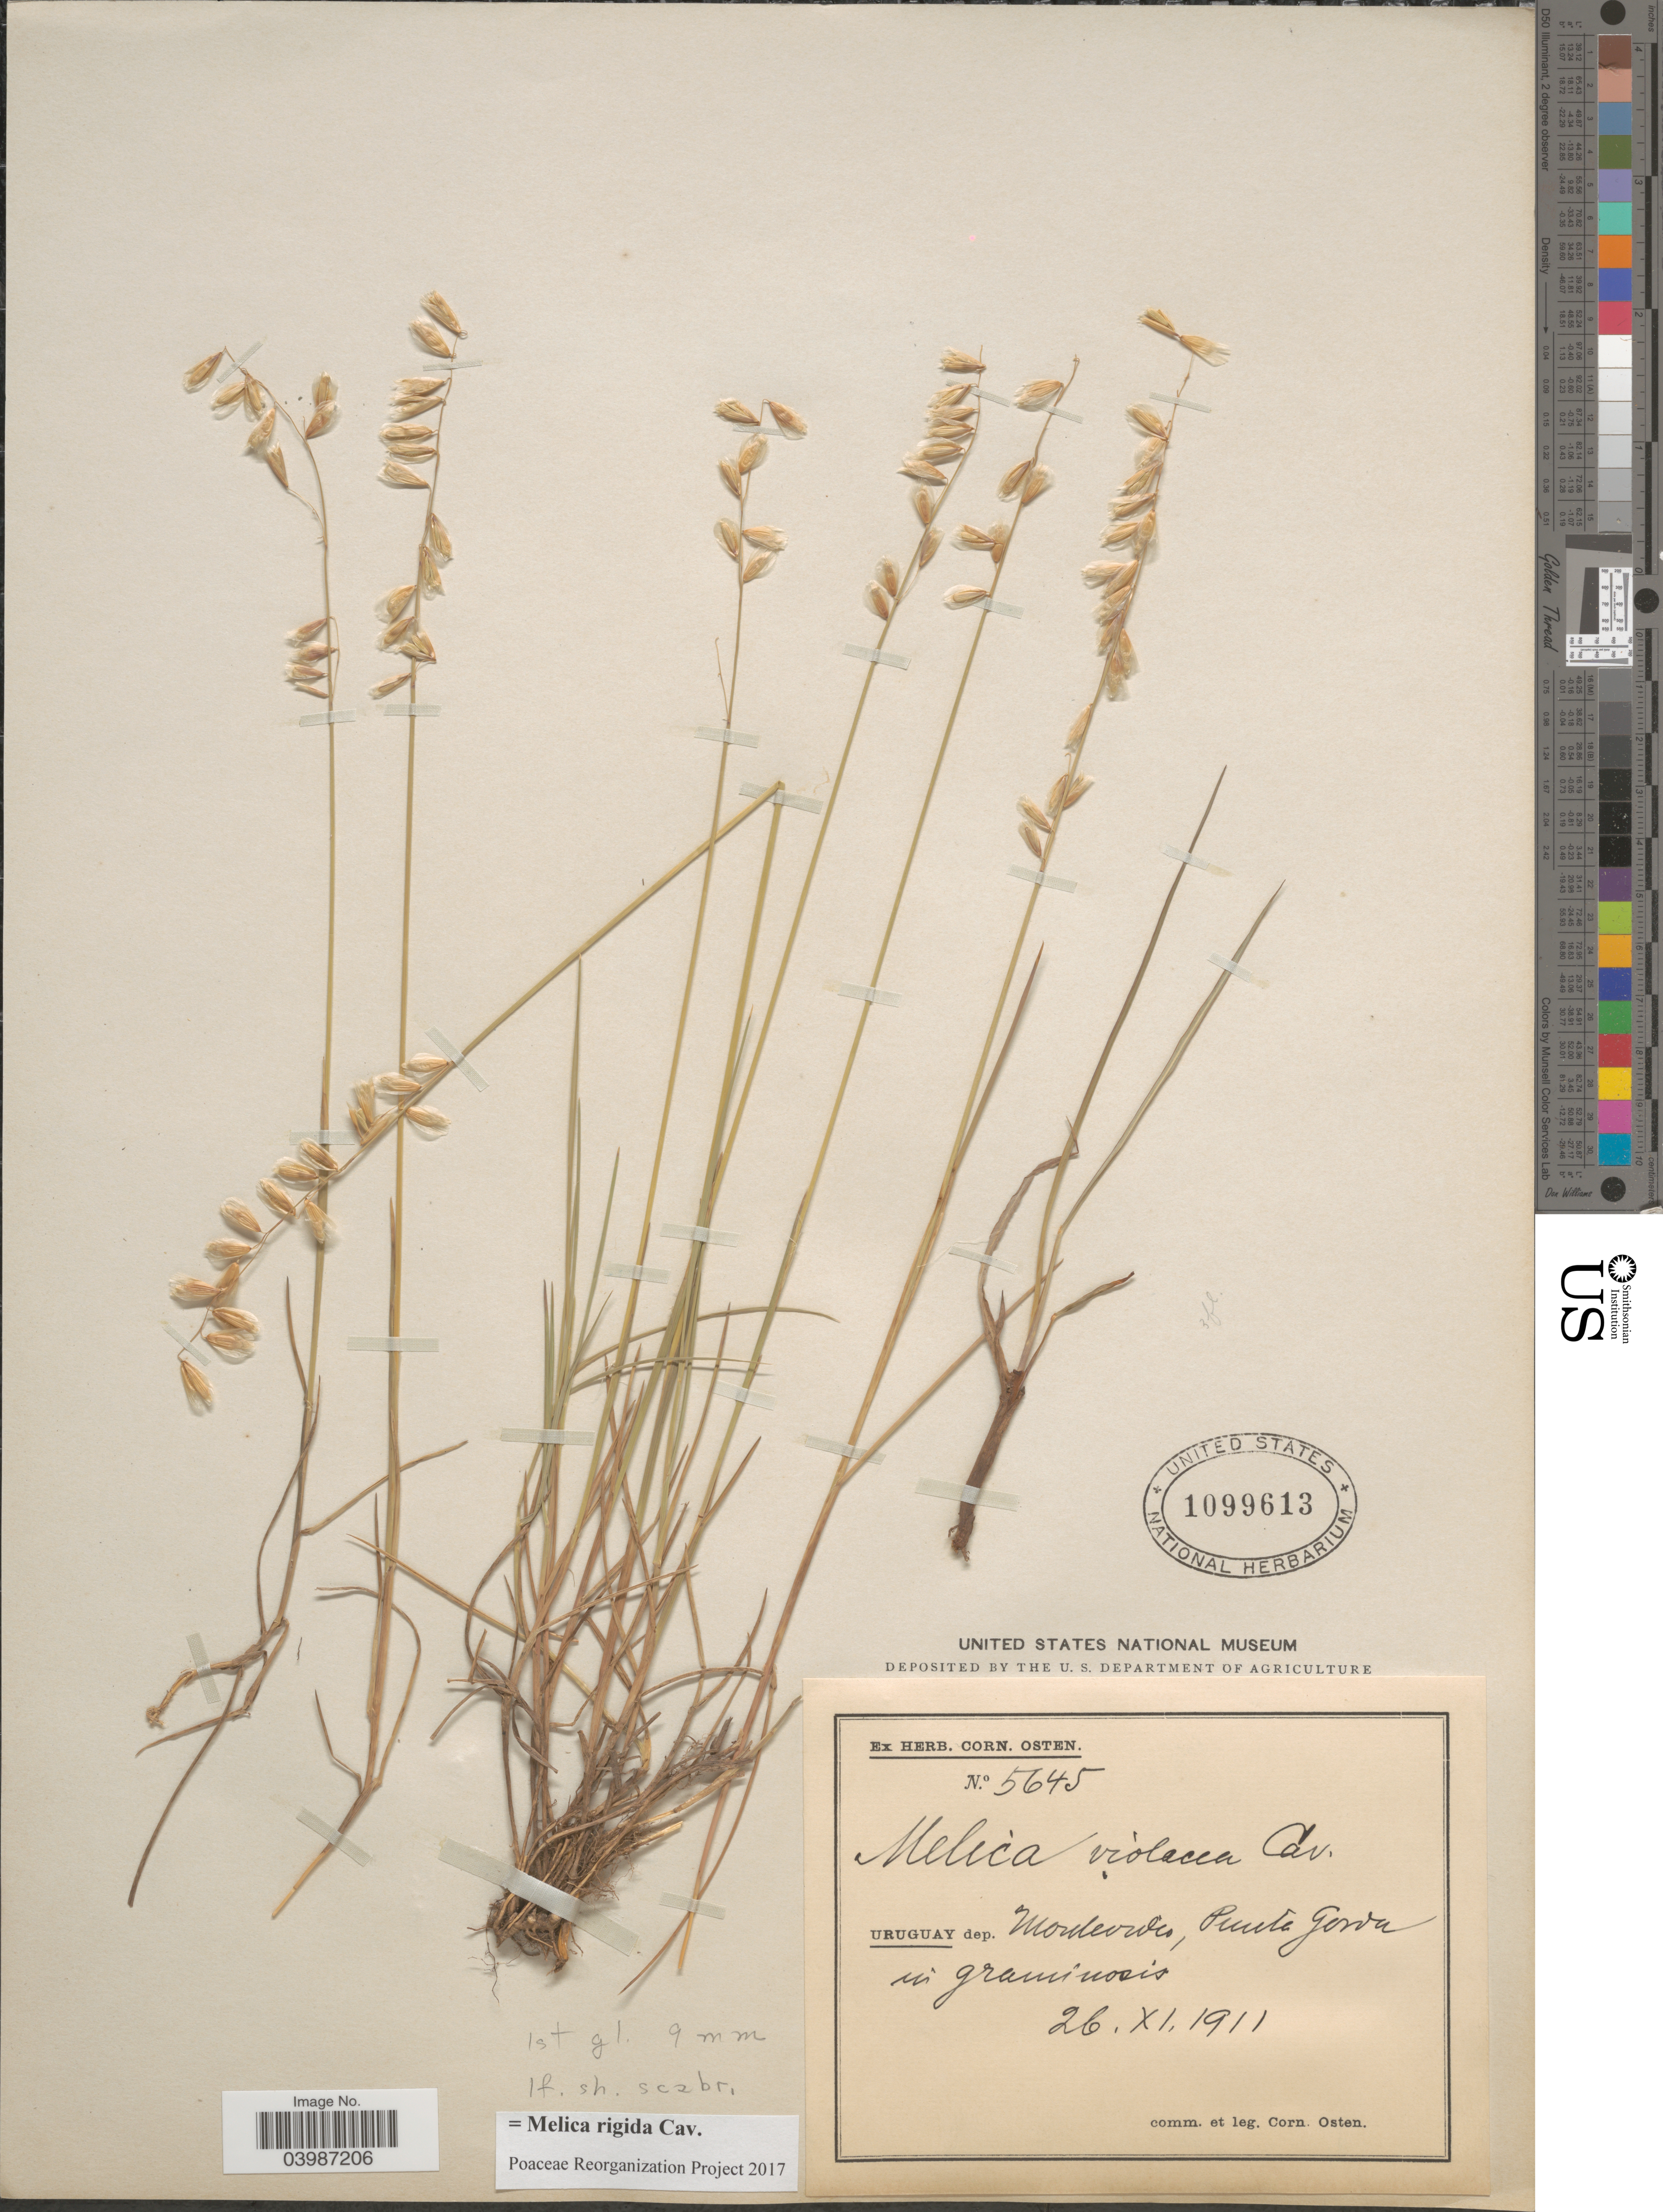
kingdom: Plantae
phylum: Tracheophyta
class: Liliopsida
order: Poales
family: Poaceae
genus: Melica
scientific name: Melica rigida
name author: Cav.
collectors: ex herb. Cornelius Osten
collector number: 5645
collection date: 1911-11-26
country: Uruguay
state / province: Montevideo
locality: Dep. Montevideo, Punta Gorda in graminosis.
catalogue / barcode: US 1099613